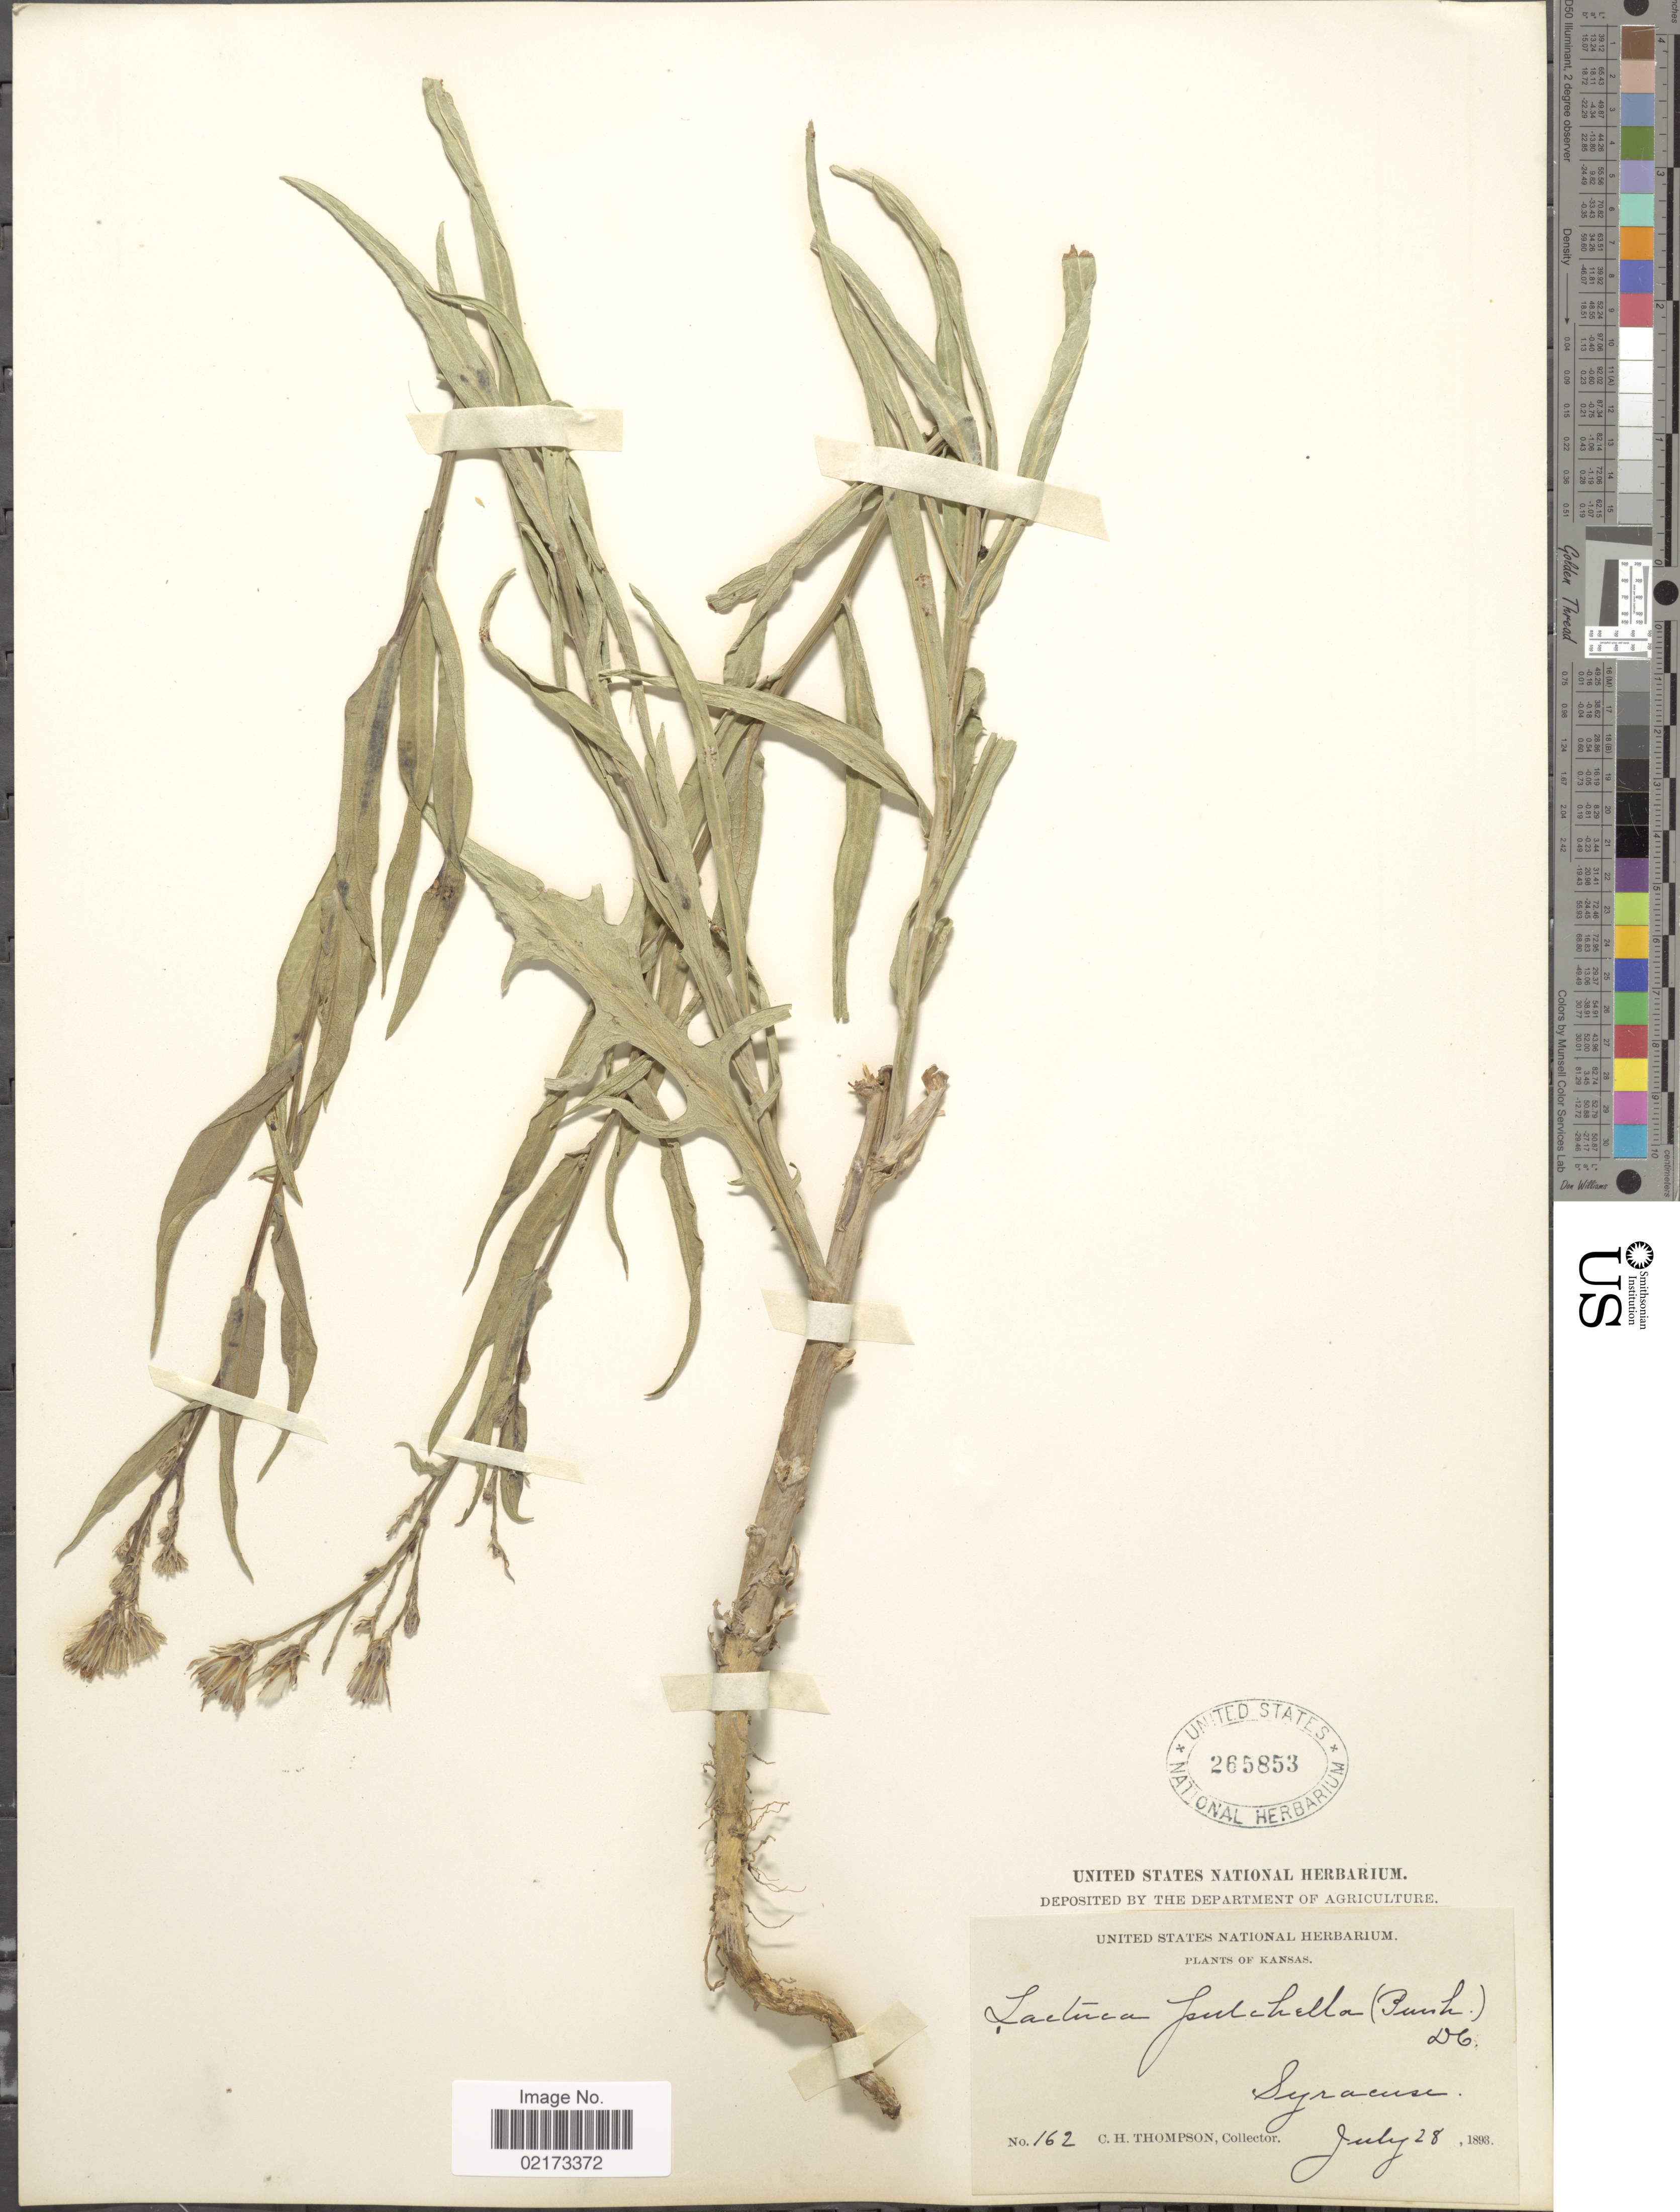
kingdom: Plantae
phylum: Tracheophyta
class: Magnoliopsida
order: Asterales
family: Asteraceae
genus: Lactuca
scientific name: Lactuca tatarica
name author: (L.) C.A. Mey.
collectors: C. H. Thompson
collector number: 162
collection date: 1893-07-28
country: United States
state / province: Kansas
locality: Syracuse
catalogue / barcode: US 265853